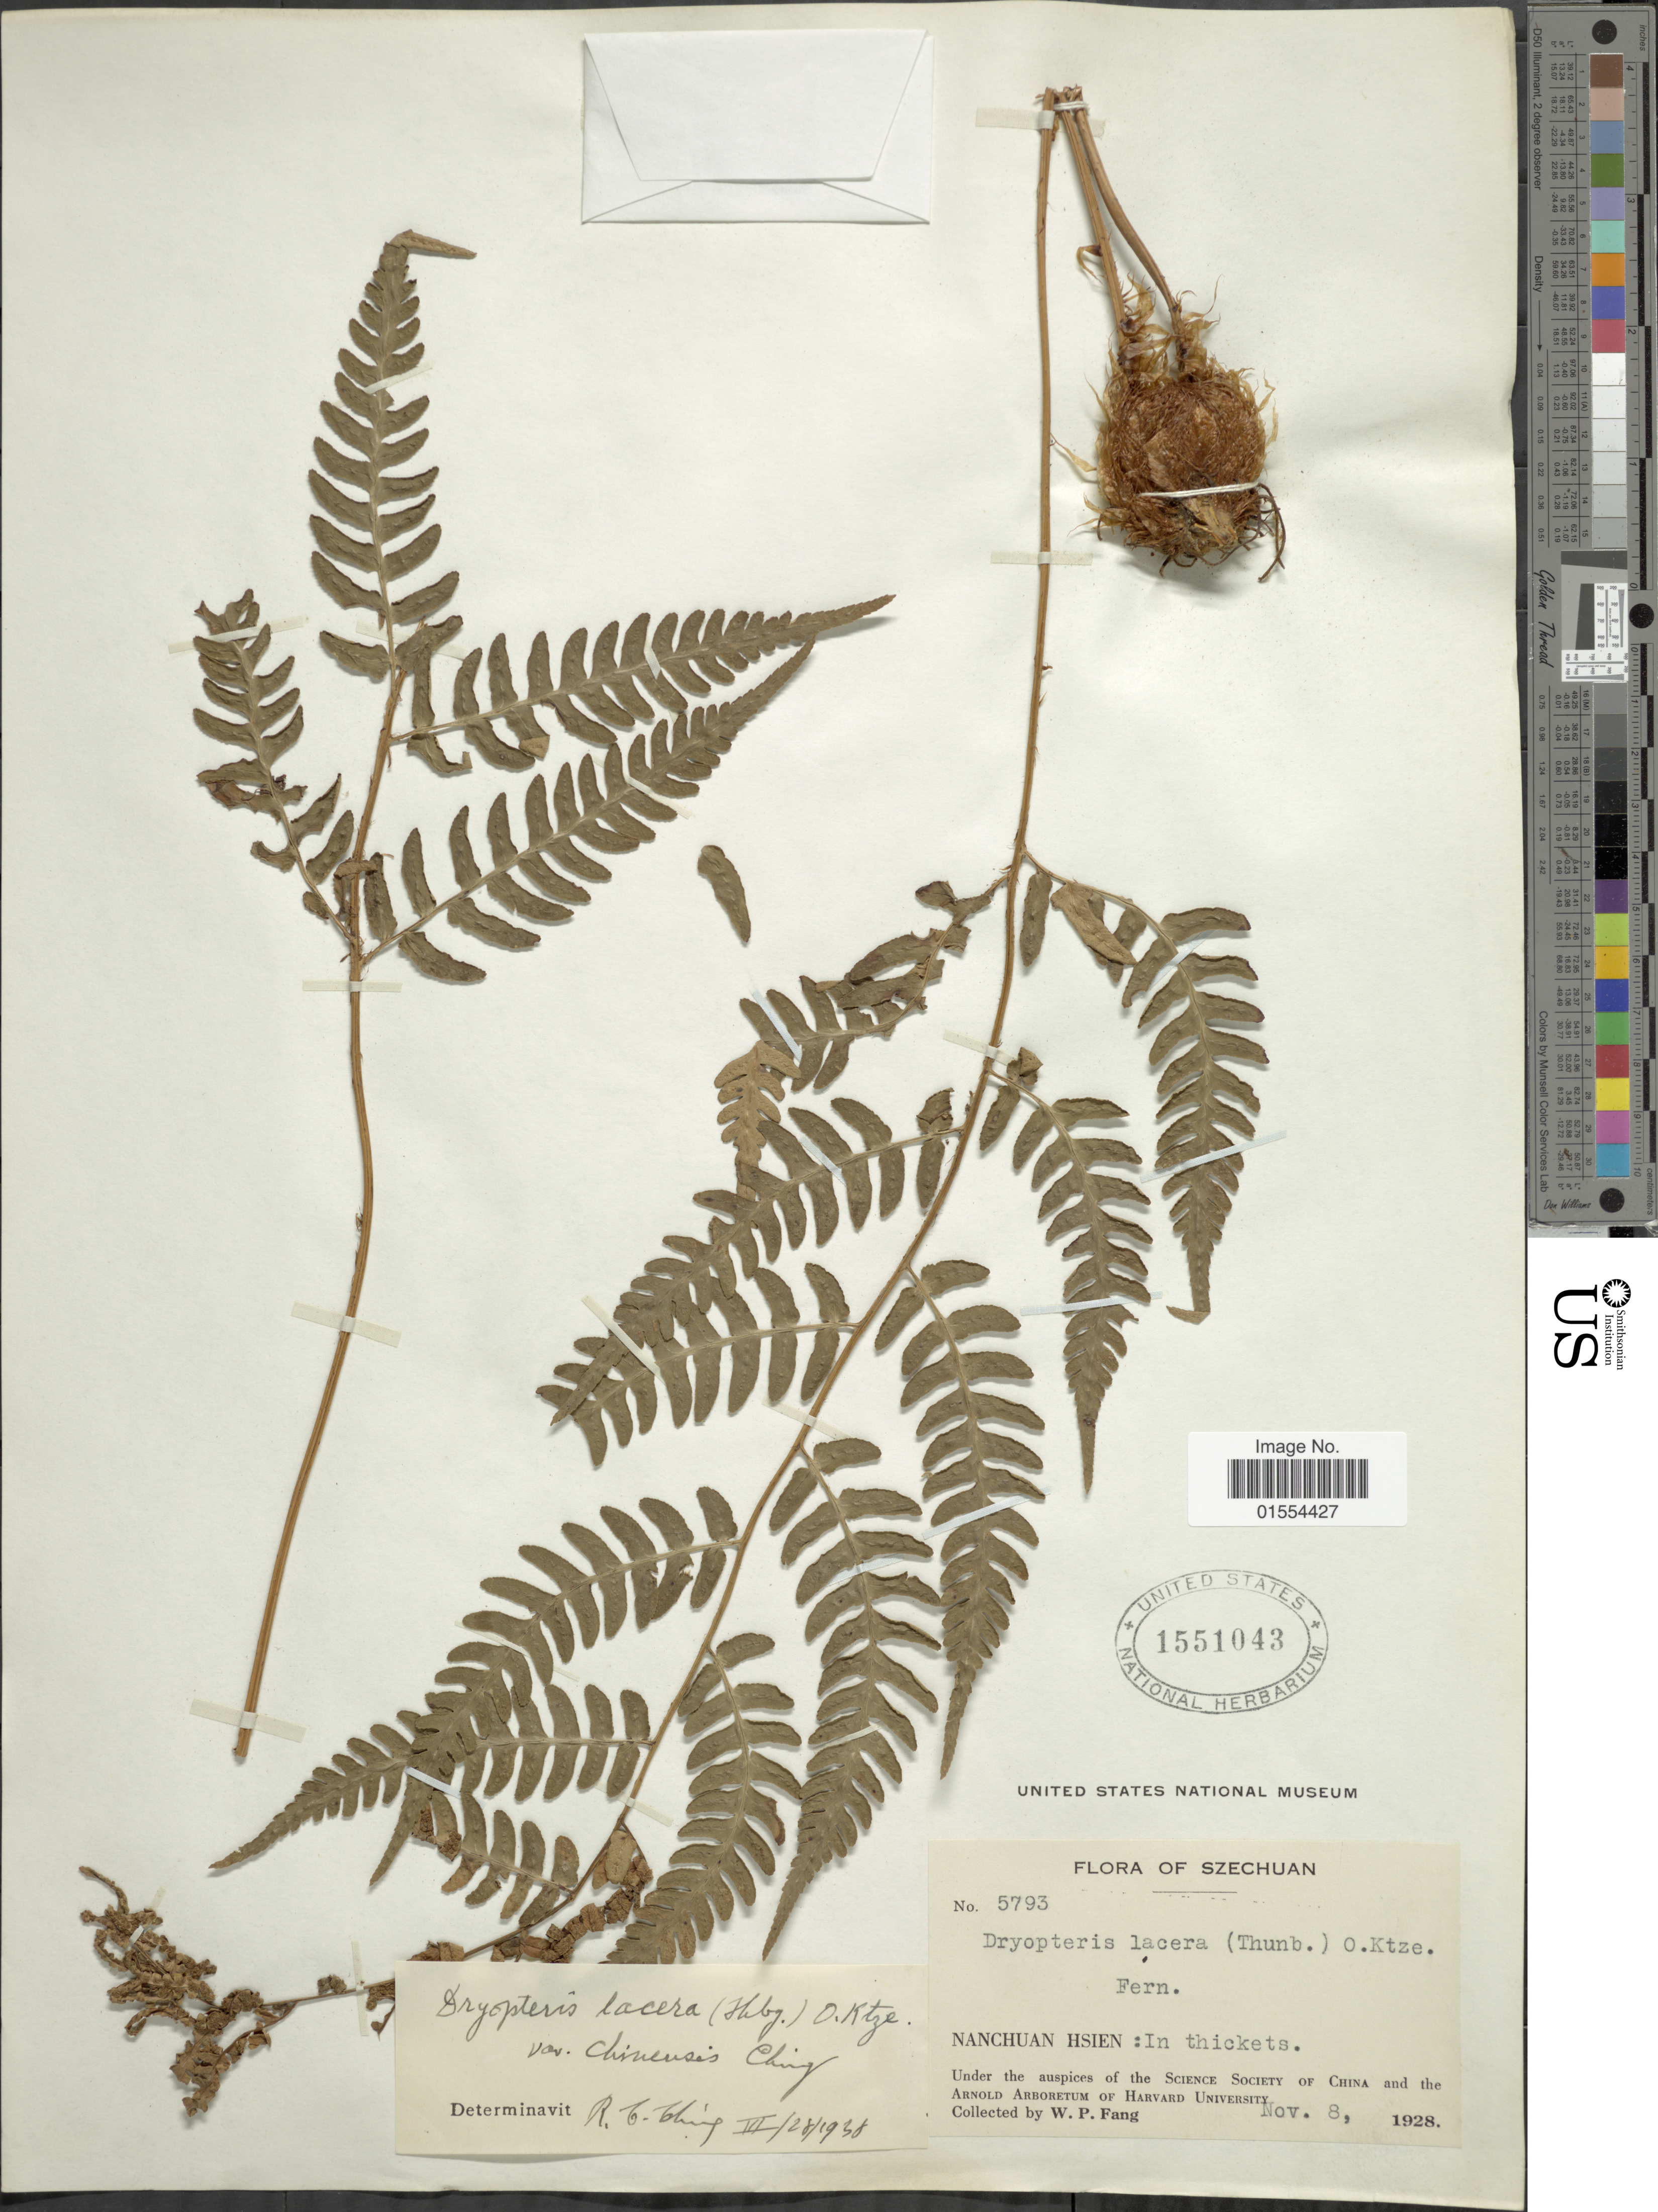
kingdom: Plantae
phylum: Tracheophyta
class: Polypodiopsida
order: Polypodiales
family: Dryopteridaceae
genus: Dryopteris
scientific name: Dryopteris lacera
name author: (Thunb.) Kuntze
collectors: W. P. Fang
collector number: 5793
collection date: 1928-11-08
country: China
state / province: Sichuan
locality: Szechuan. Nanchuan Hsien: In thickets.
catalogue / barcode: US 1551043